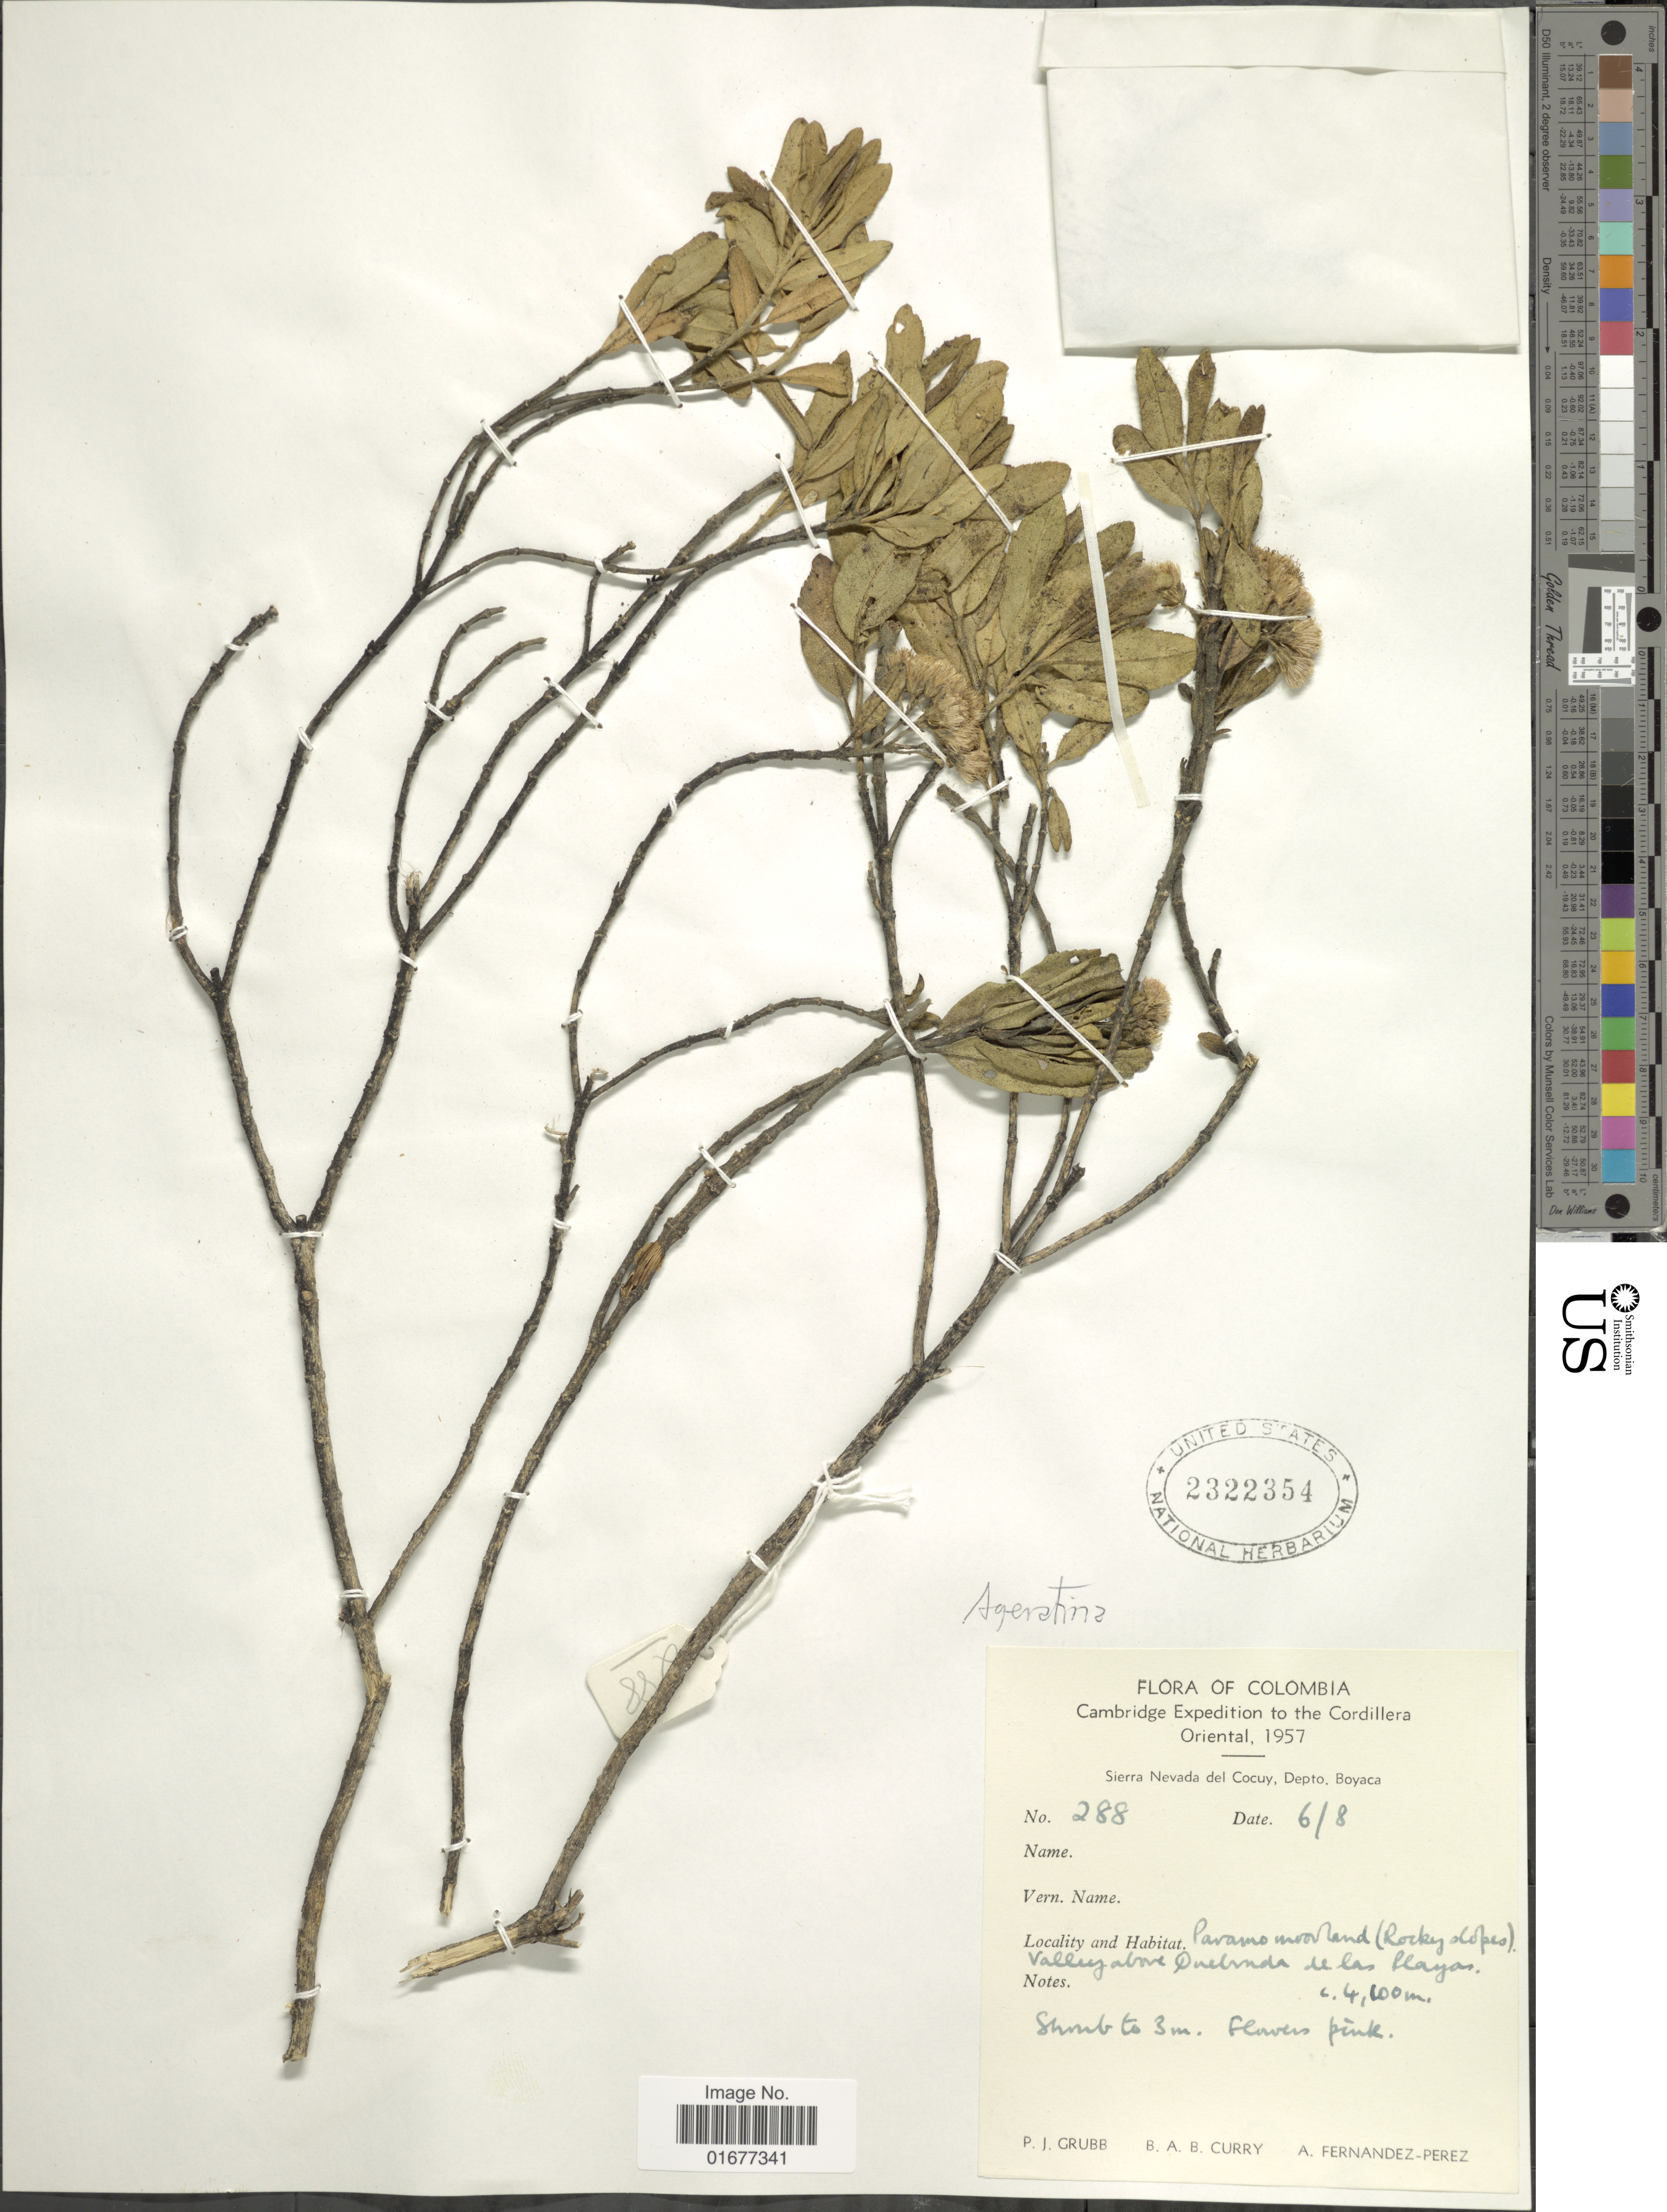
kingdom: Plantae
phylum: Tracheophyta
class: Magnoliopsida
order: Asterales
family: Asteraceae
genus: Ageratina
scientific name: Ageratina glyptophlebia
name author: (B.L. Rob.) R.M. King & H. Rob.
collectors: P. J. Grubb, B. Curry & A. Fernández-Pérez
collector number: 288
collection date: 1957-08-06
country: Colombia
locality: Cordillera Oriental, Paramo woodland (Rocky slopes) Valley above Quebrada de las Playas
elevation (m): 4100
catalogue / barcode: US 2322354